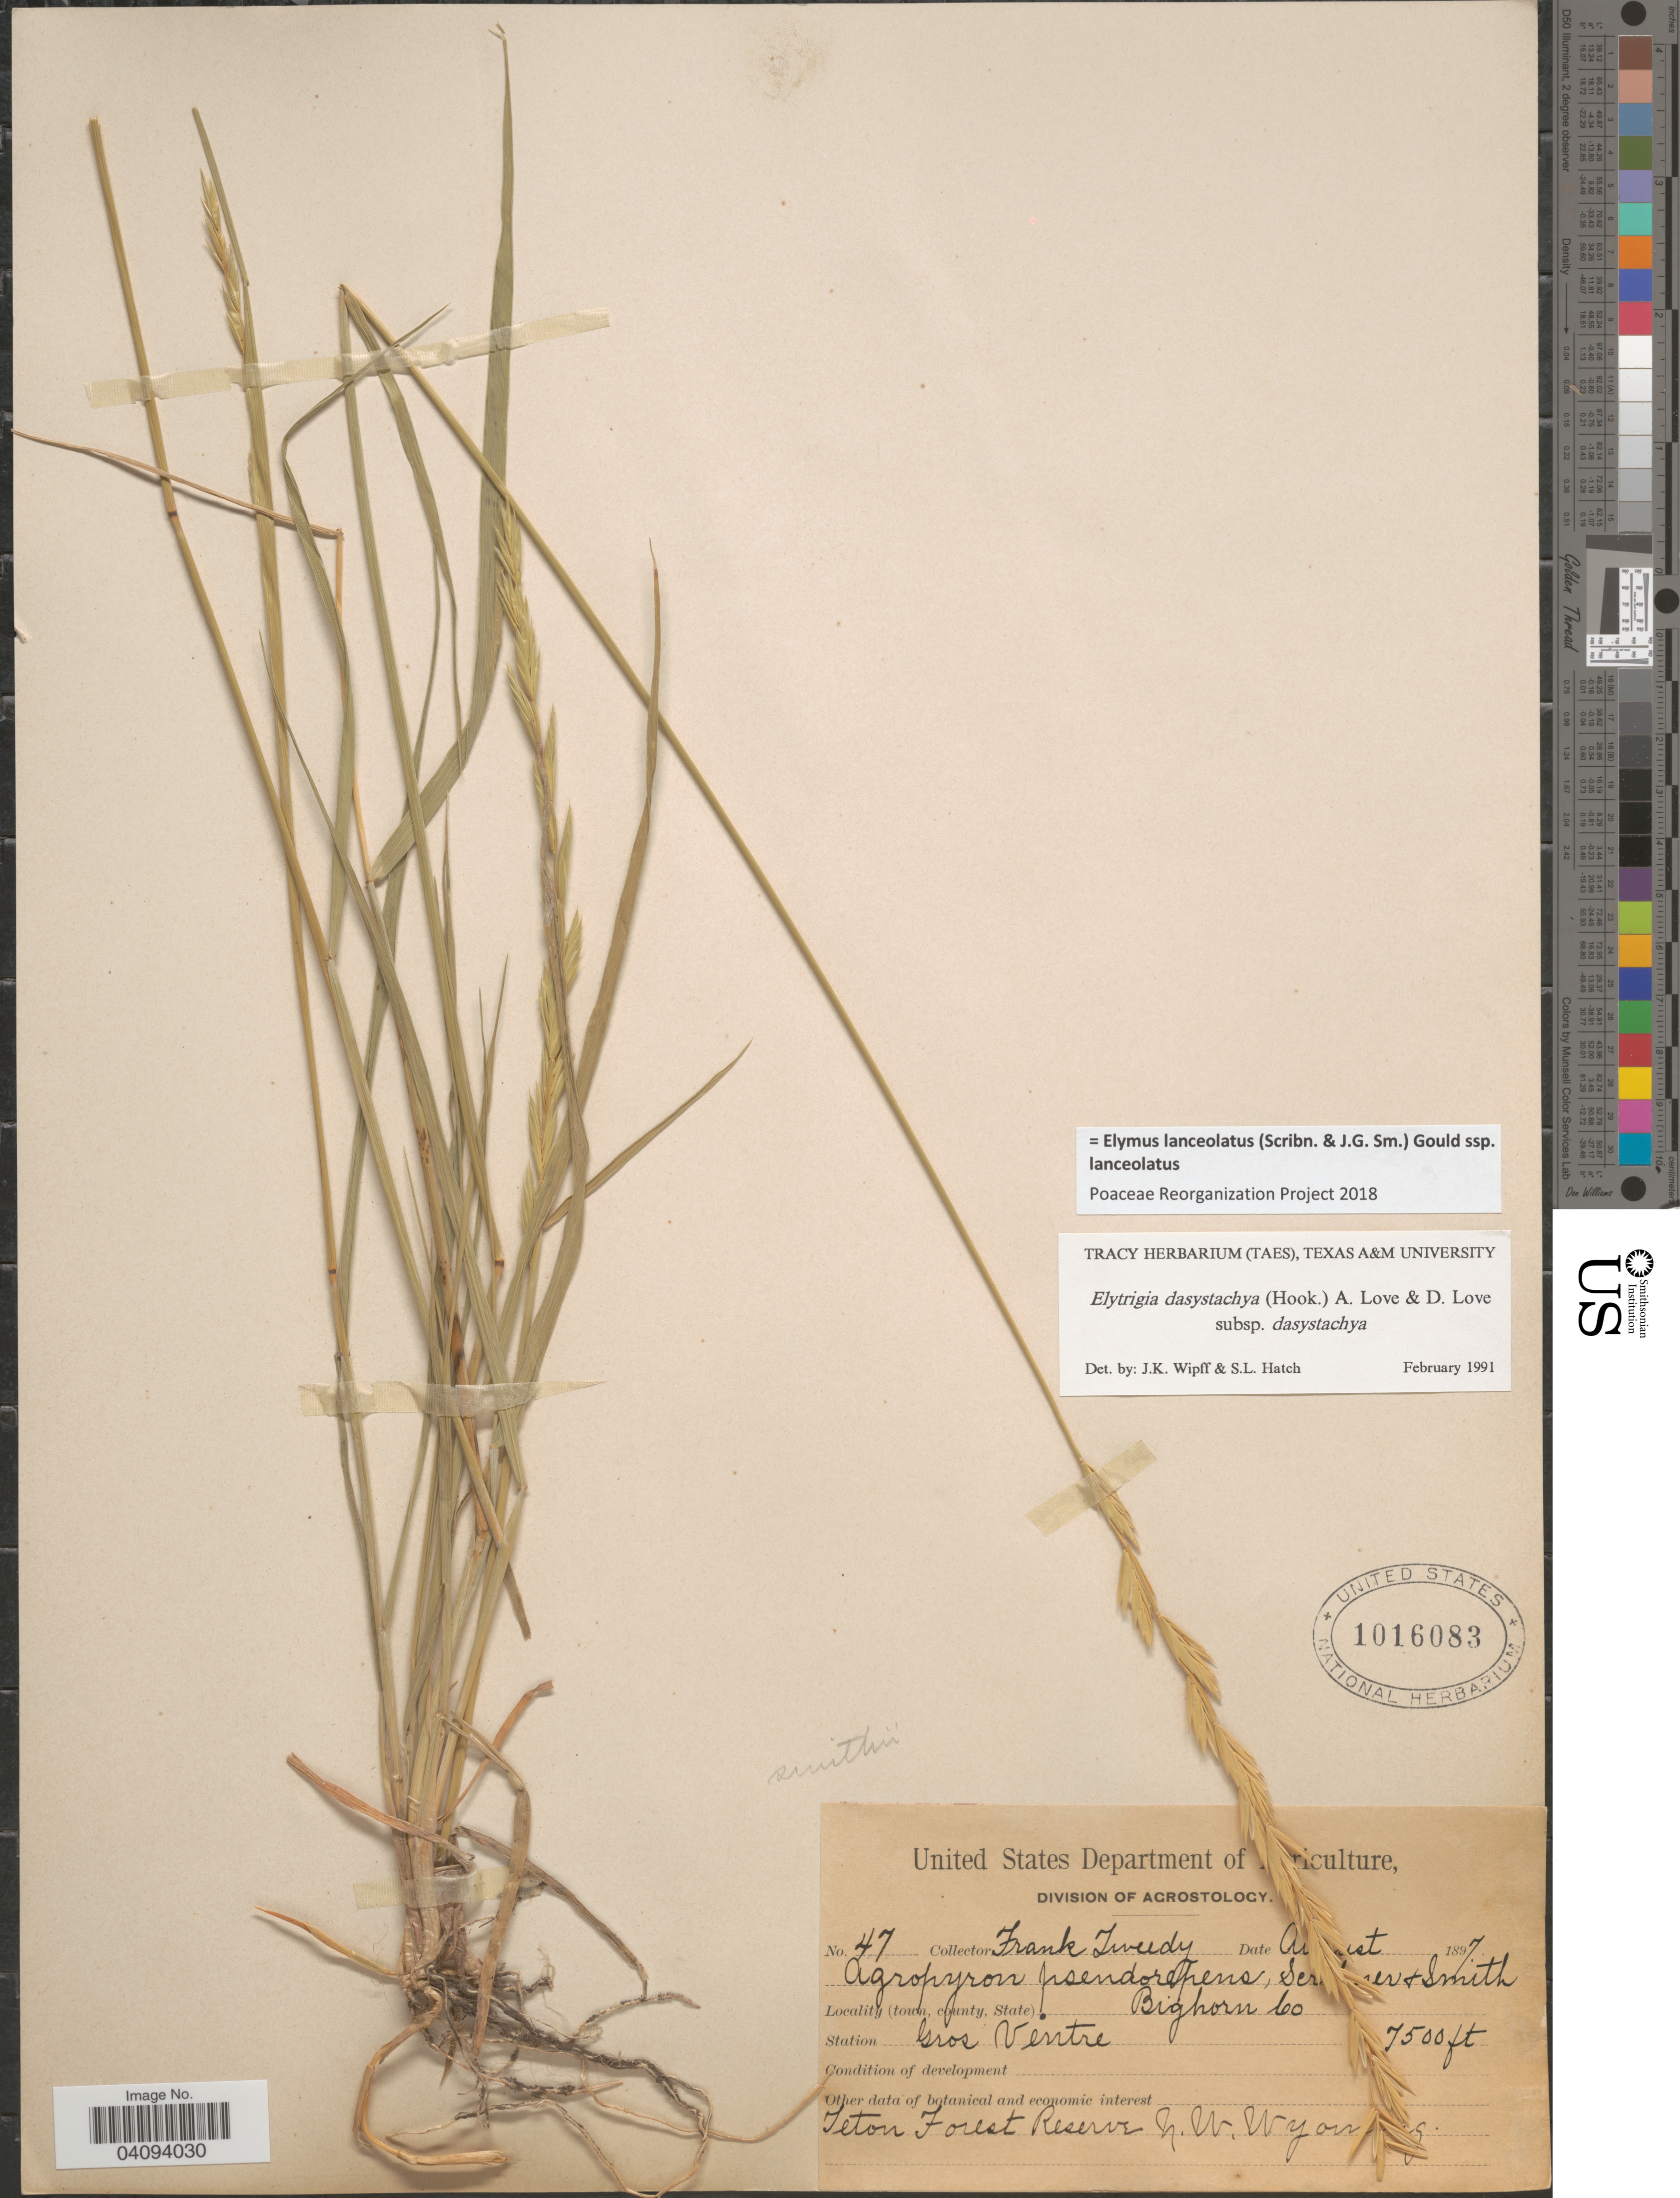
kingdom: Plantae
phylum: Tracheophyta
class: Liliopsida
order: Poales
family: Poaceae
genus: Elymus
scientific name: Elymus lanceolatus subsp. lanceolatus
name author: (Scribn. & J.G. Sm.) Gould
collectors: F. Tweedy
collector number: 47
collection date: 1897-08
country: United States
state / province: Wyoming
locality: Bighorn Co. Station Gros Ventre. Teton Forest Reserve N.W. Wyoming.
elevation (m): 2286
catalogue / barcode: US 1016083